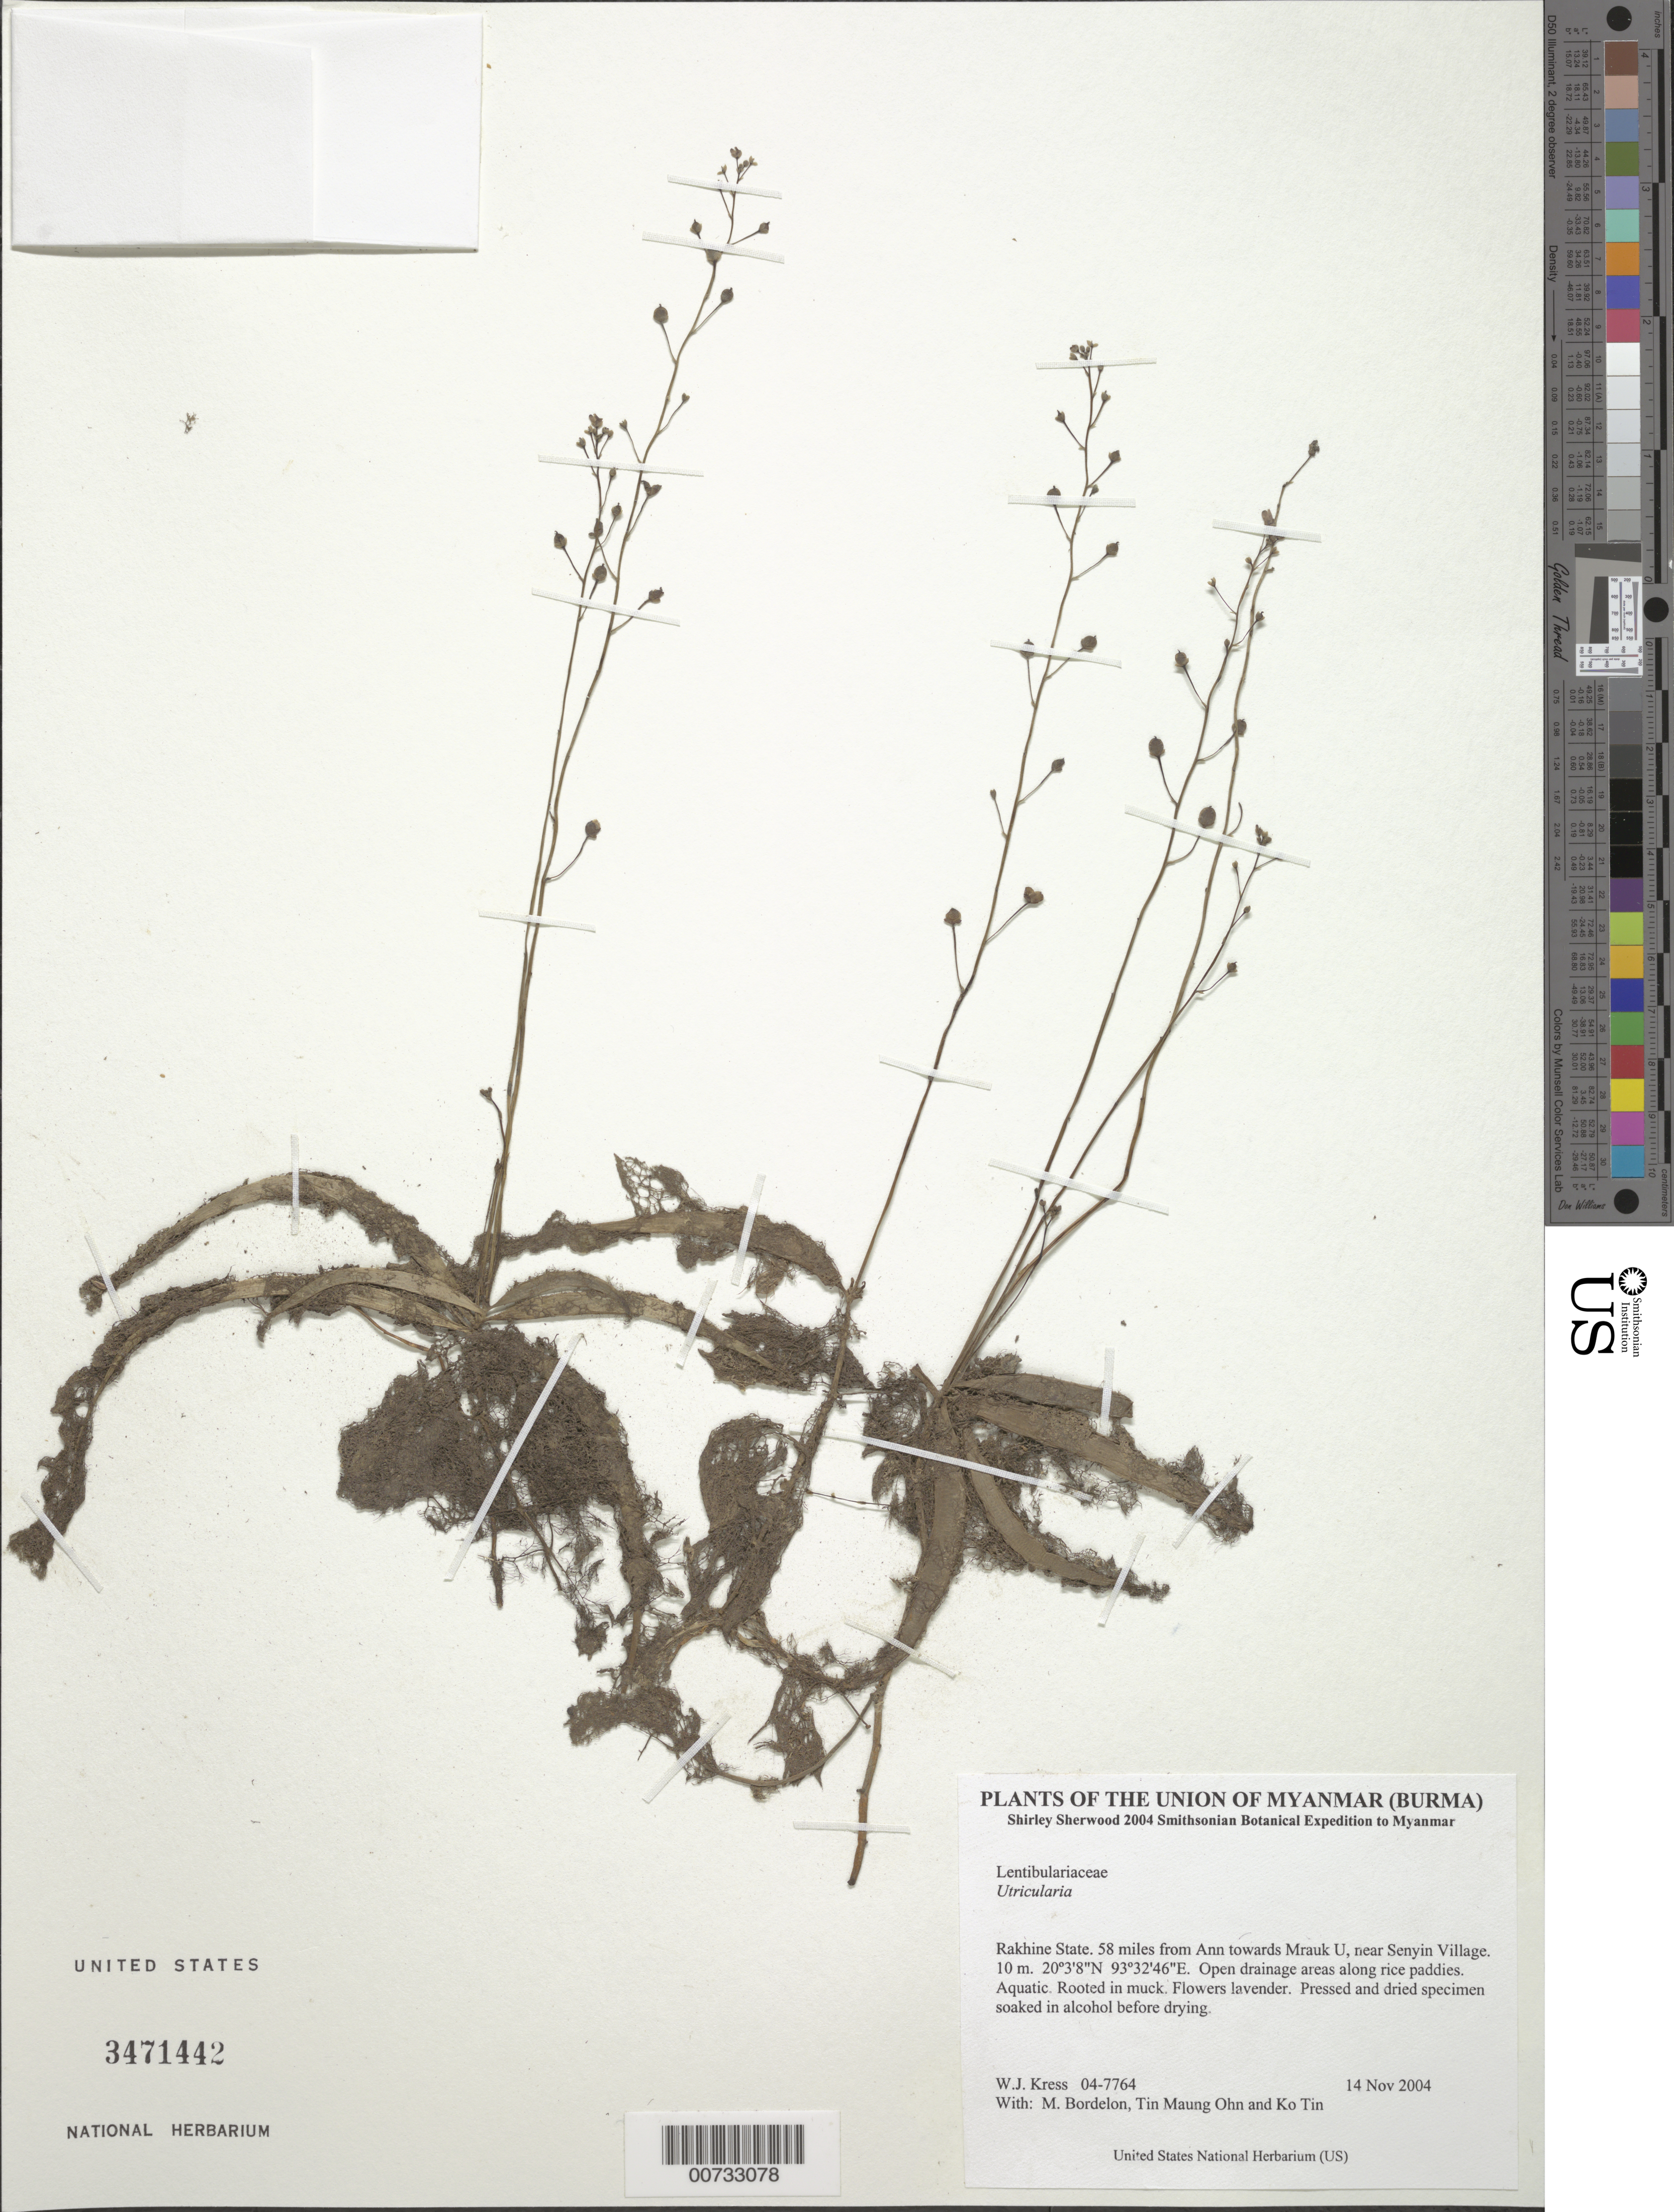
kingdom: Plantae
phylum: Tracheophyta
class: Magnoliopsida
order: Lamiales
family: Lentibulariaceae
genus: Utricularia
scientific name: Utricularia sp.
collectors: W. J. Kress, M. Bordelon, Tin Maung Ohn & Ko Tin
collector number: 04-7764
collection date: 2004-11-14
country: Myanmar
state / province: Rakhine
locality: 58 miles from Ann towards Mrauk U, near Senyin Village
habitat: Open drainage areas along rice paddies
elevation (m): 10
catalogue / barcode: US 3471442